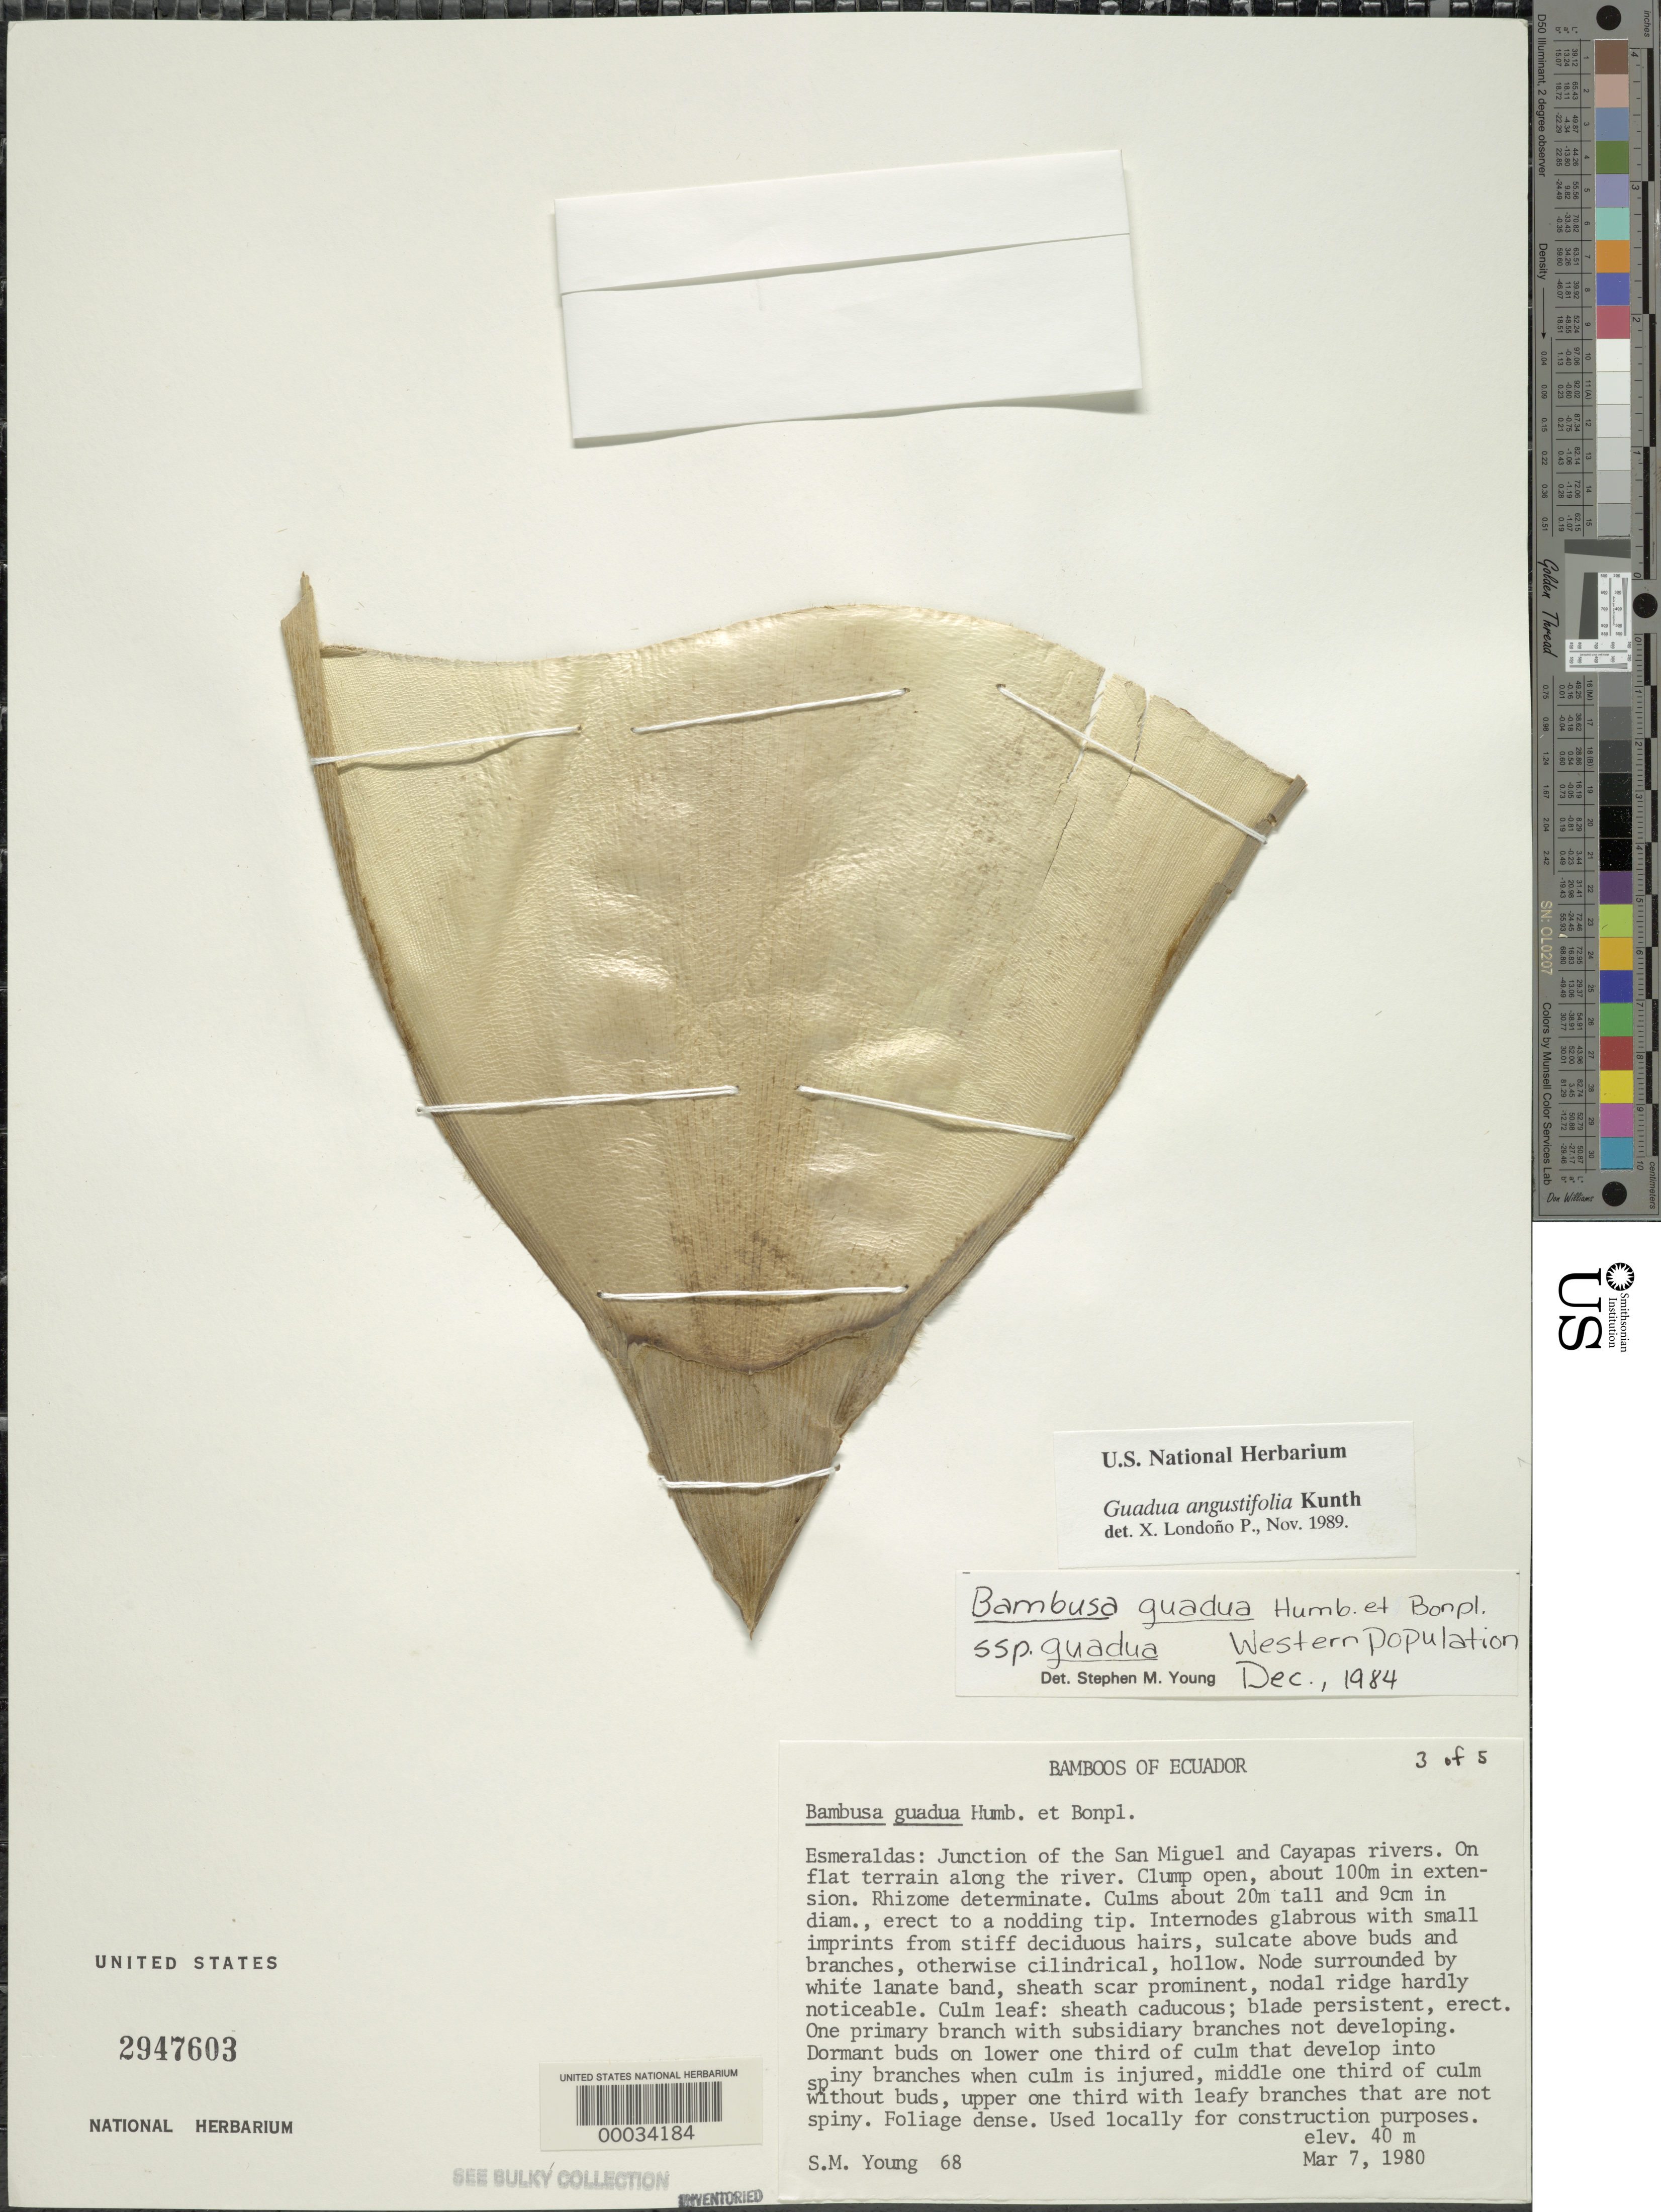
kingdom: Plantae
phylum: Tracheophyta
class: Liliopsida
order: Poales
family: Poaceae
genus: Guadua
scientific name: Guadua angustifolia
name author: Kunth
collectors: S. Young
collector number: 68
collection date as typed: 07 Mar 1980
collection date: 1980-03-07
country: Ecuador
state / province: Esmeraldas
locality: Sal Miguel-Cayapas River jct.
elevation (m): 40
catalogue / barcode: US 2947603